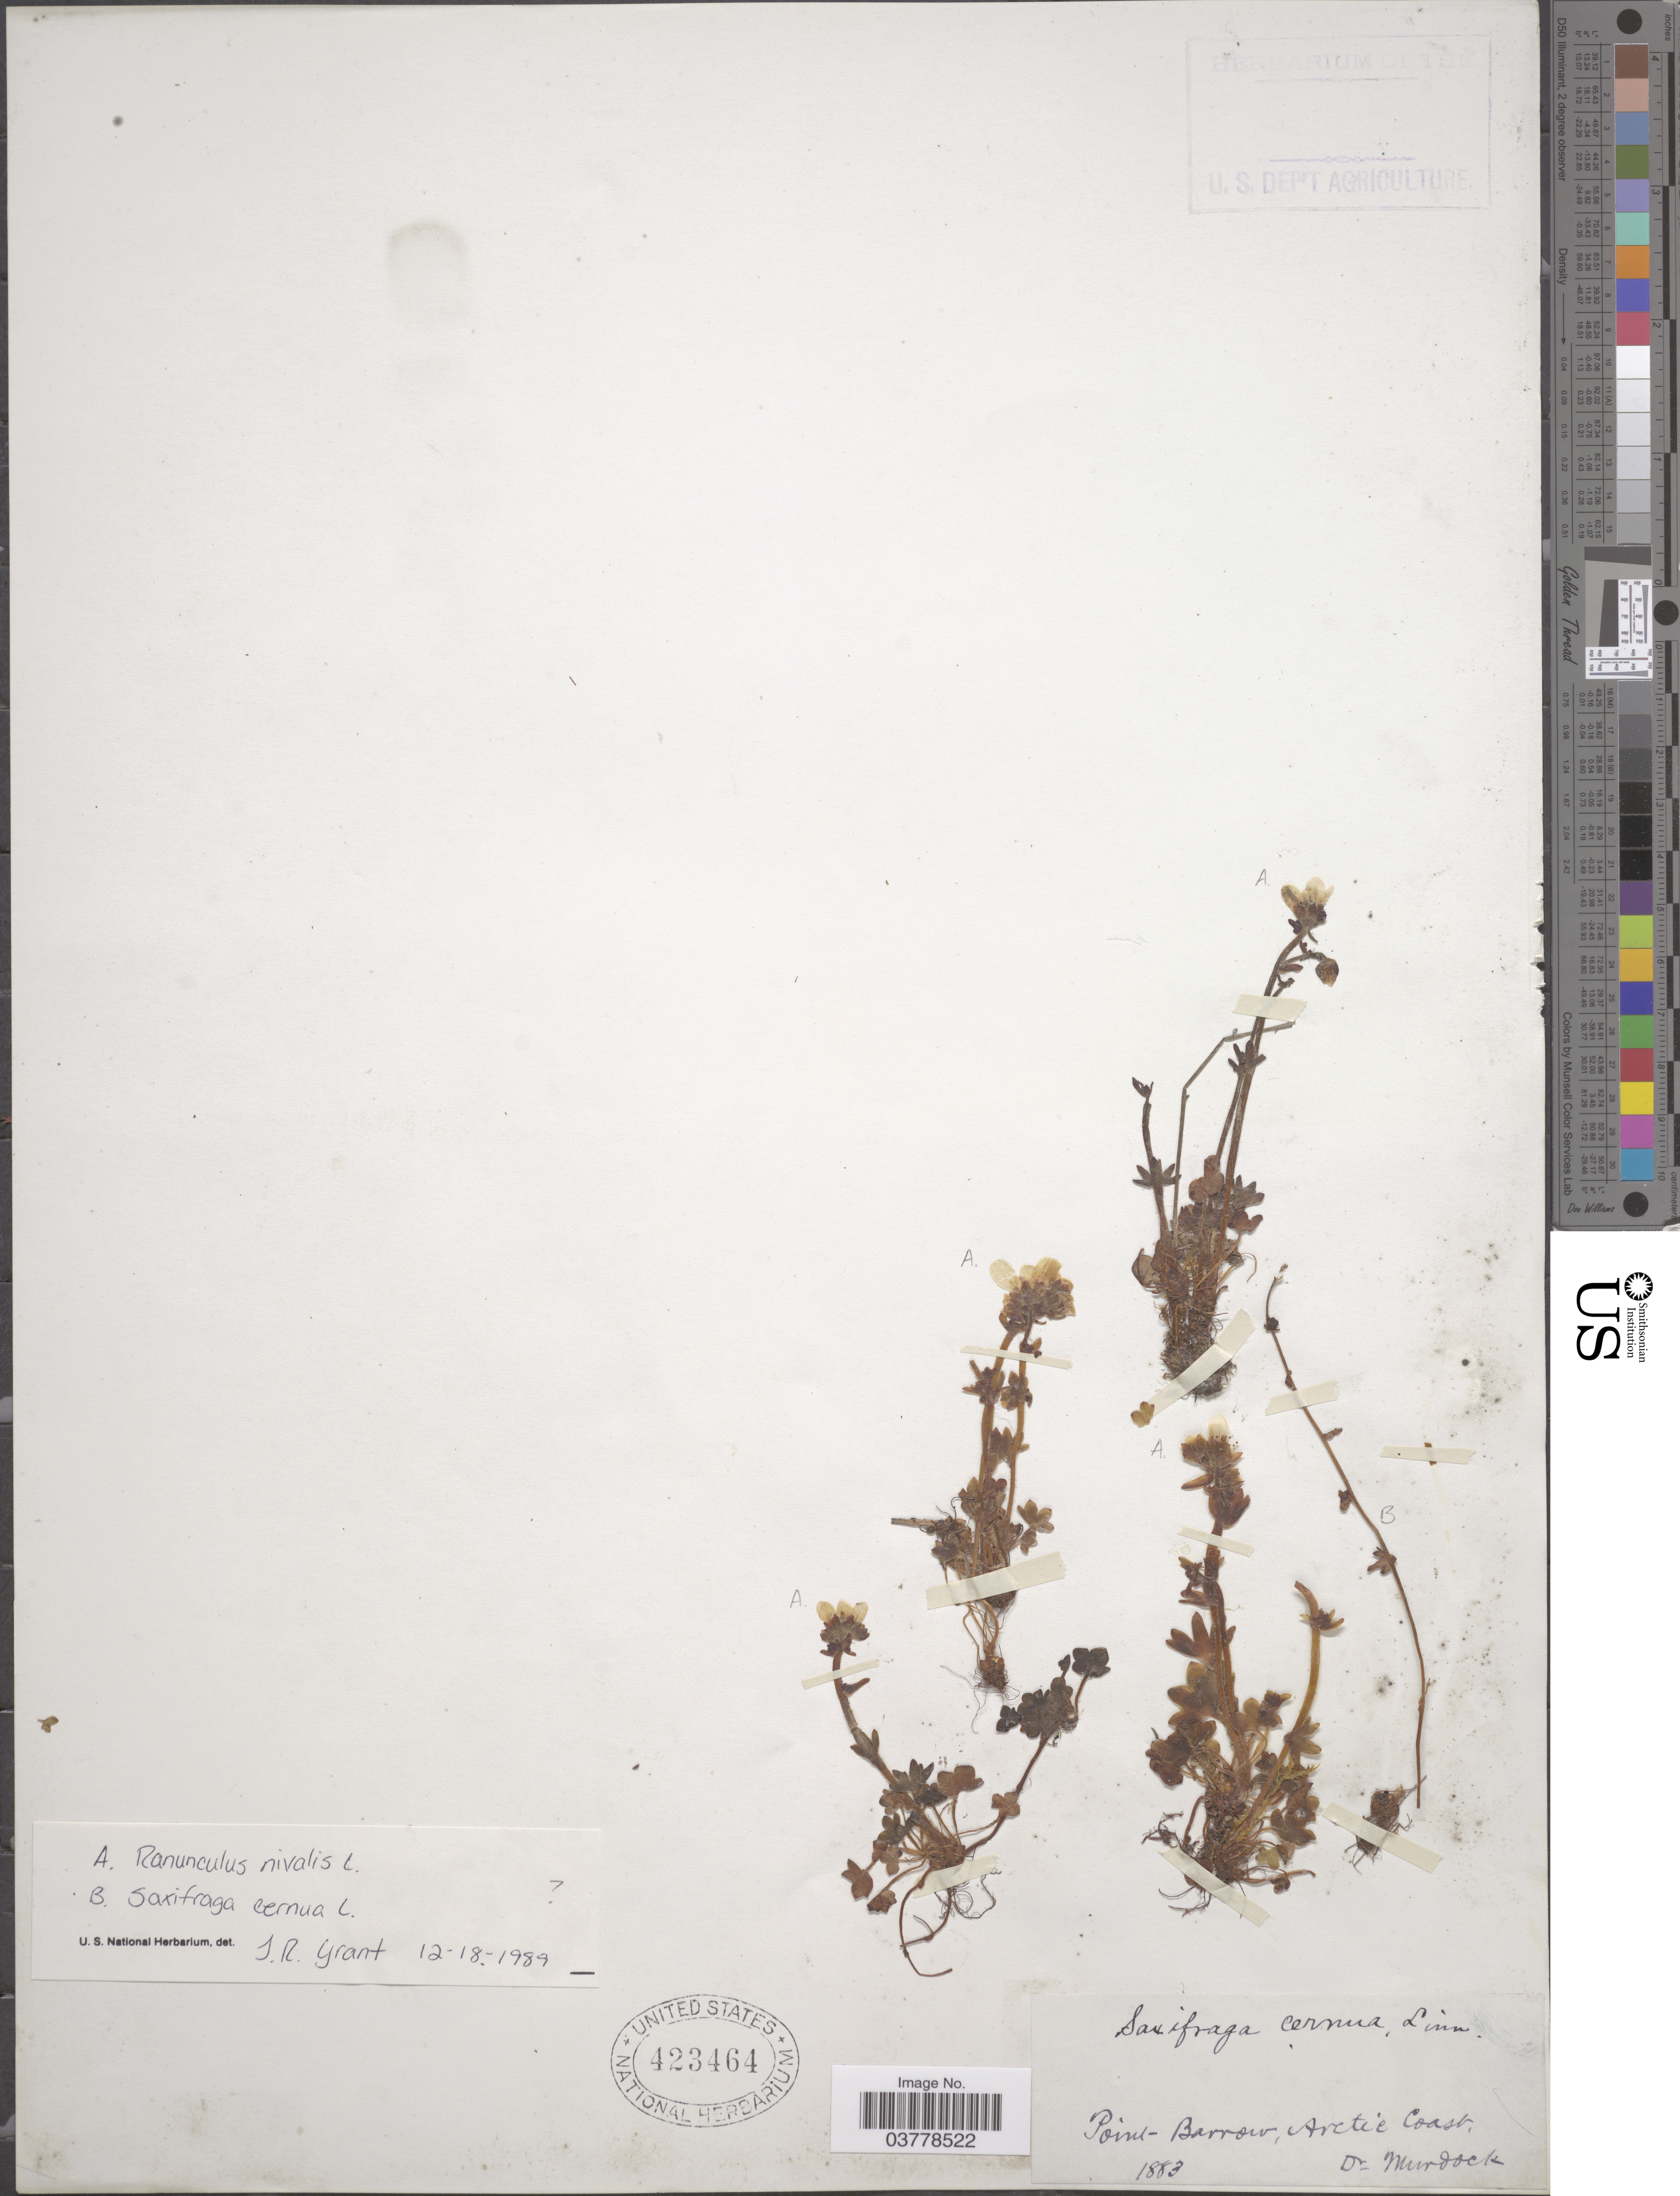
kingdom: Plantae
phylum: Tracheophyta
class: Magnoliopsida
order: Saxifragales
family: Saxifragaceae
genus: Saxifraga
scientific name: Saxifraga cernua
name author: L.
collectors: -. Murdock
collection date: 1883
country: United States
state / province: Alaska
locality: Point-Barrow, Arctic Coast.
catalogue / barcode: US 423464